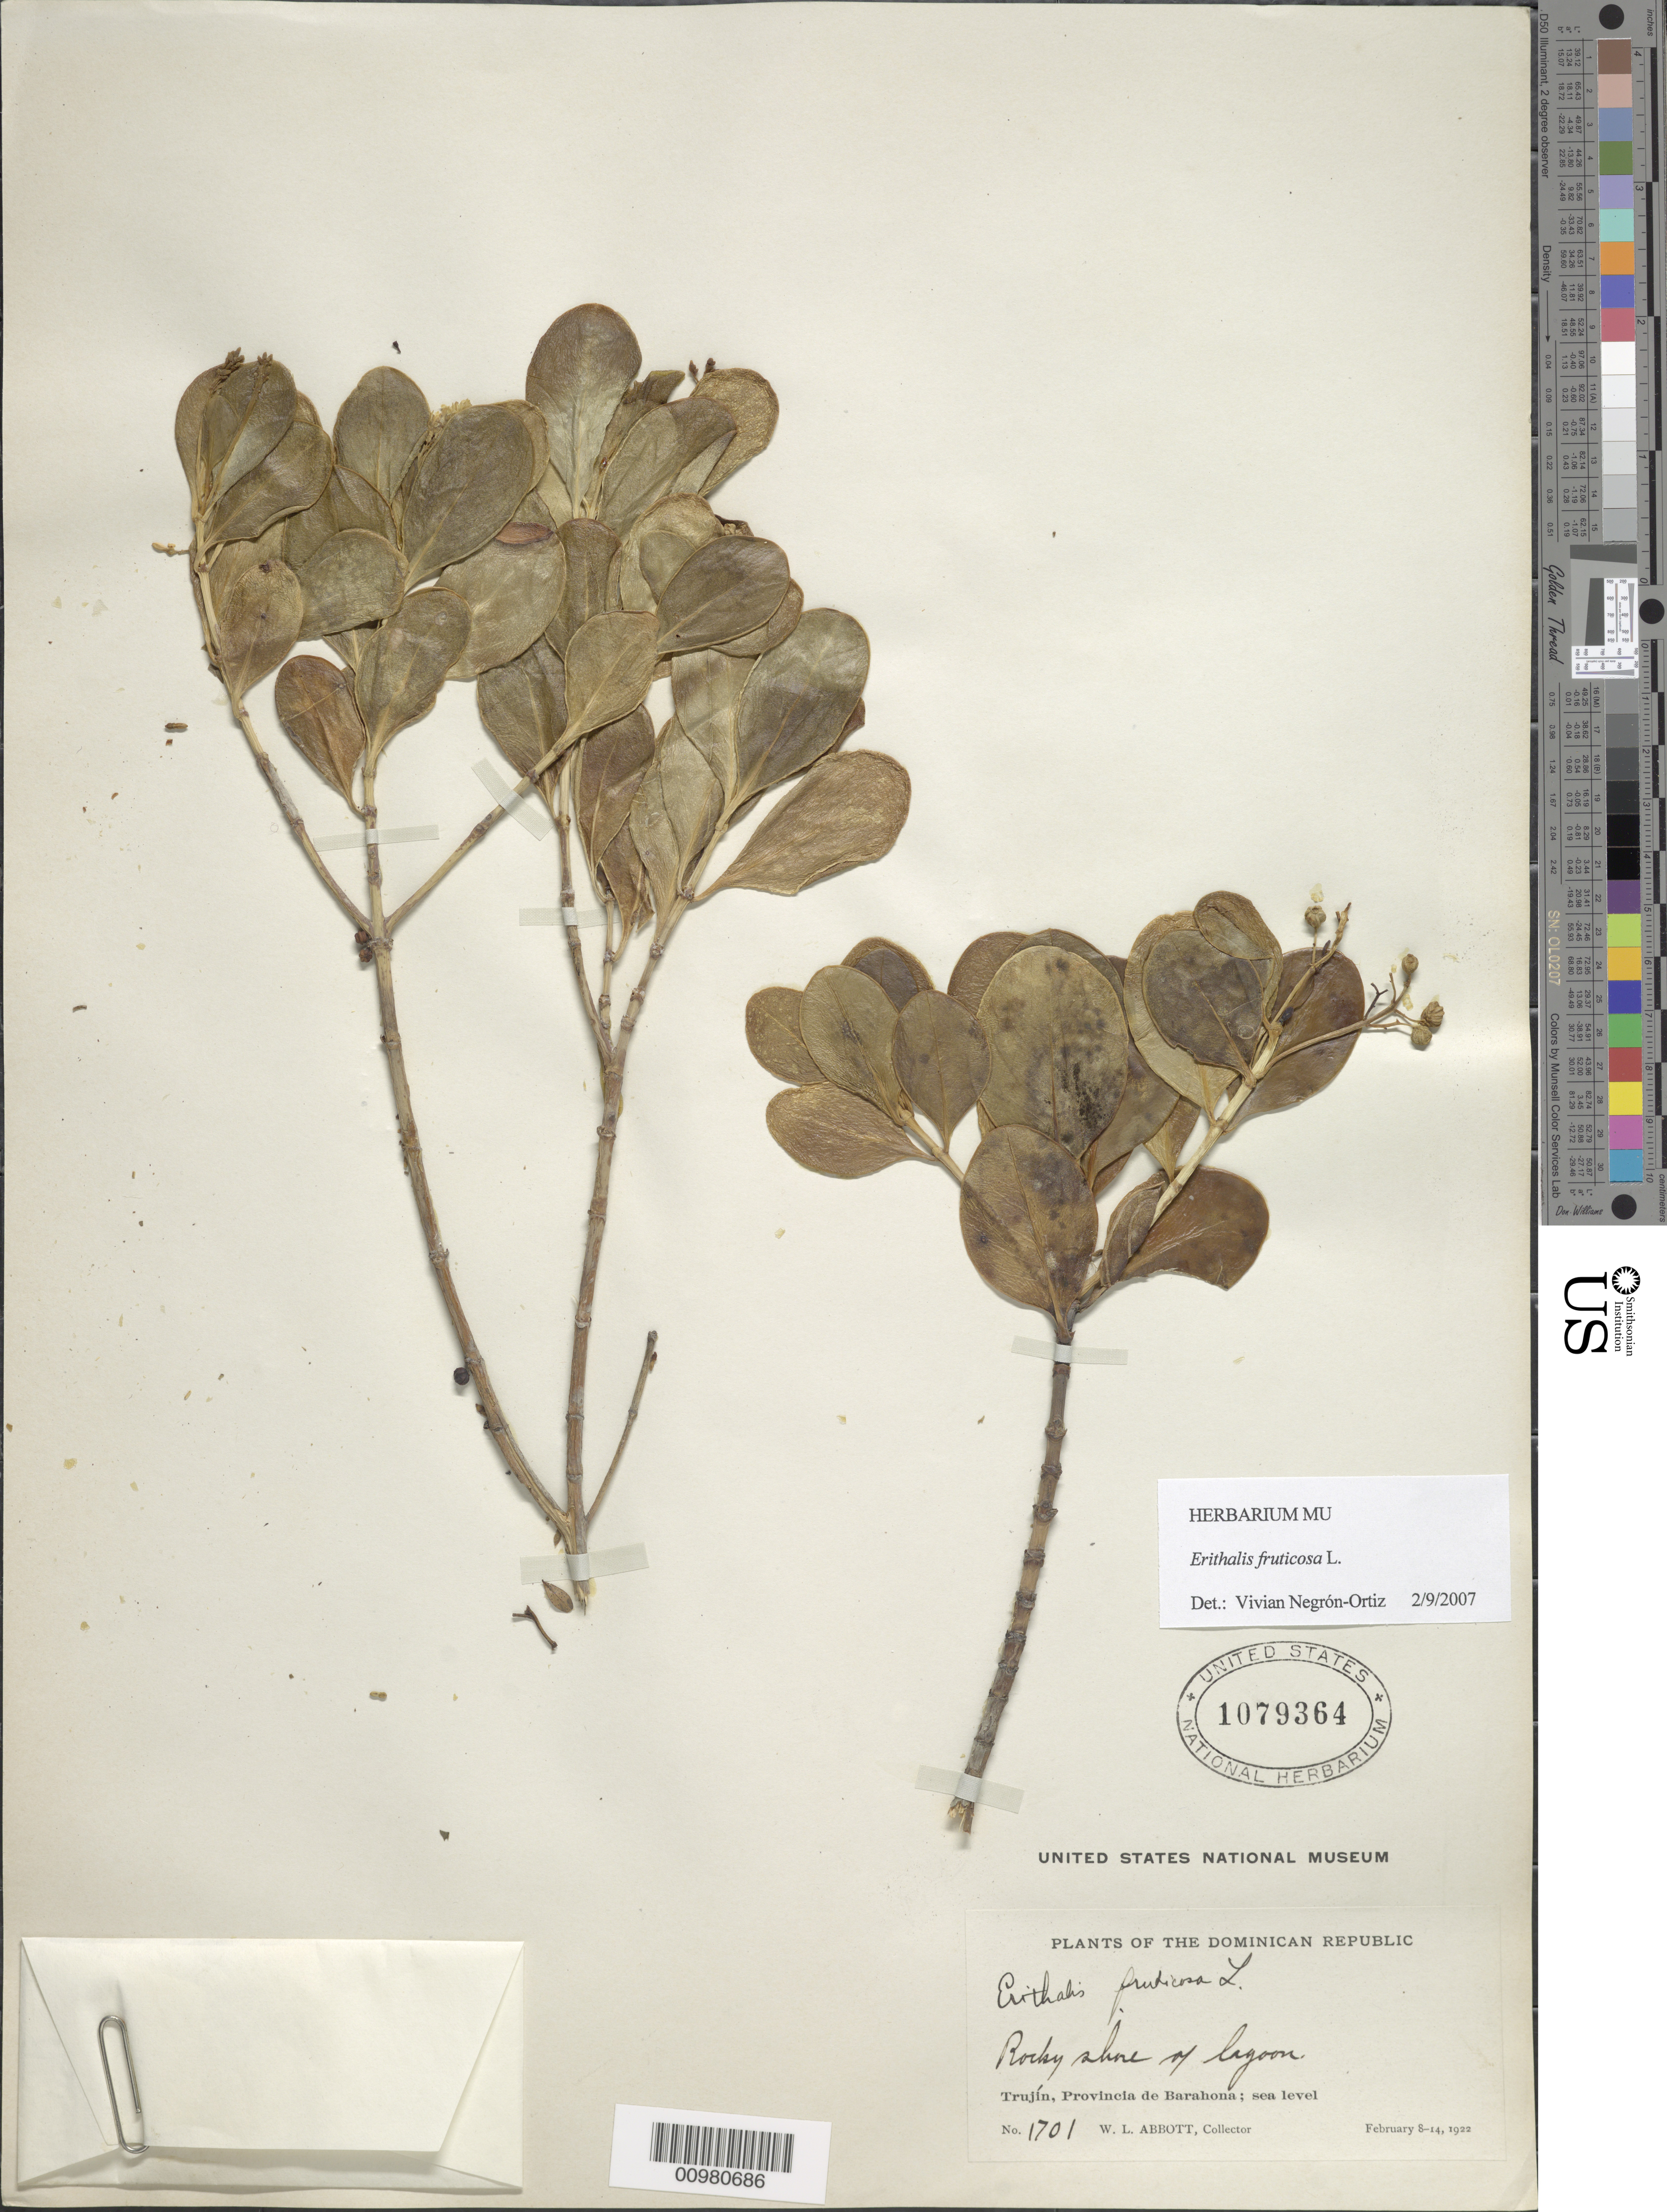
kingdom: Plantae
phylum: Tracheophyta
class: Magnoliopsida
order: Gentianales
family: Rubiaceae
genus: Erithalis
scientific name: Erithalis fruticosa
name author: L.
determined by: Negrón-Ortiz, V.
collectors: W. L. Abbott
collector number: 1701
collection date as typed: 08 Feb 1922 to 14 Feb 1922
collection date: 1922-02-08/1922-02-14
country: Dominican Republic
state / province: Barahona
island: Hispaniola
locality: Trujín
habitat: Rocky shore of lagoon.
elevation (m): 0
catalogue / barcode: US 1079364